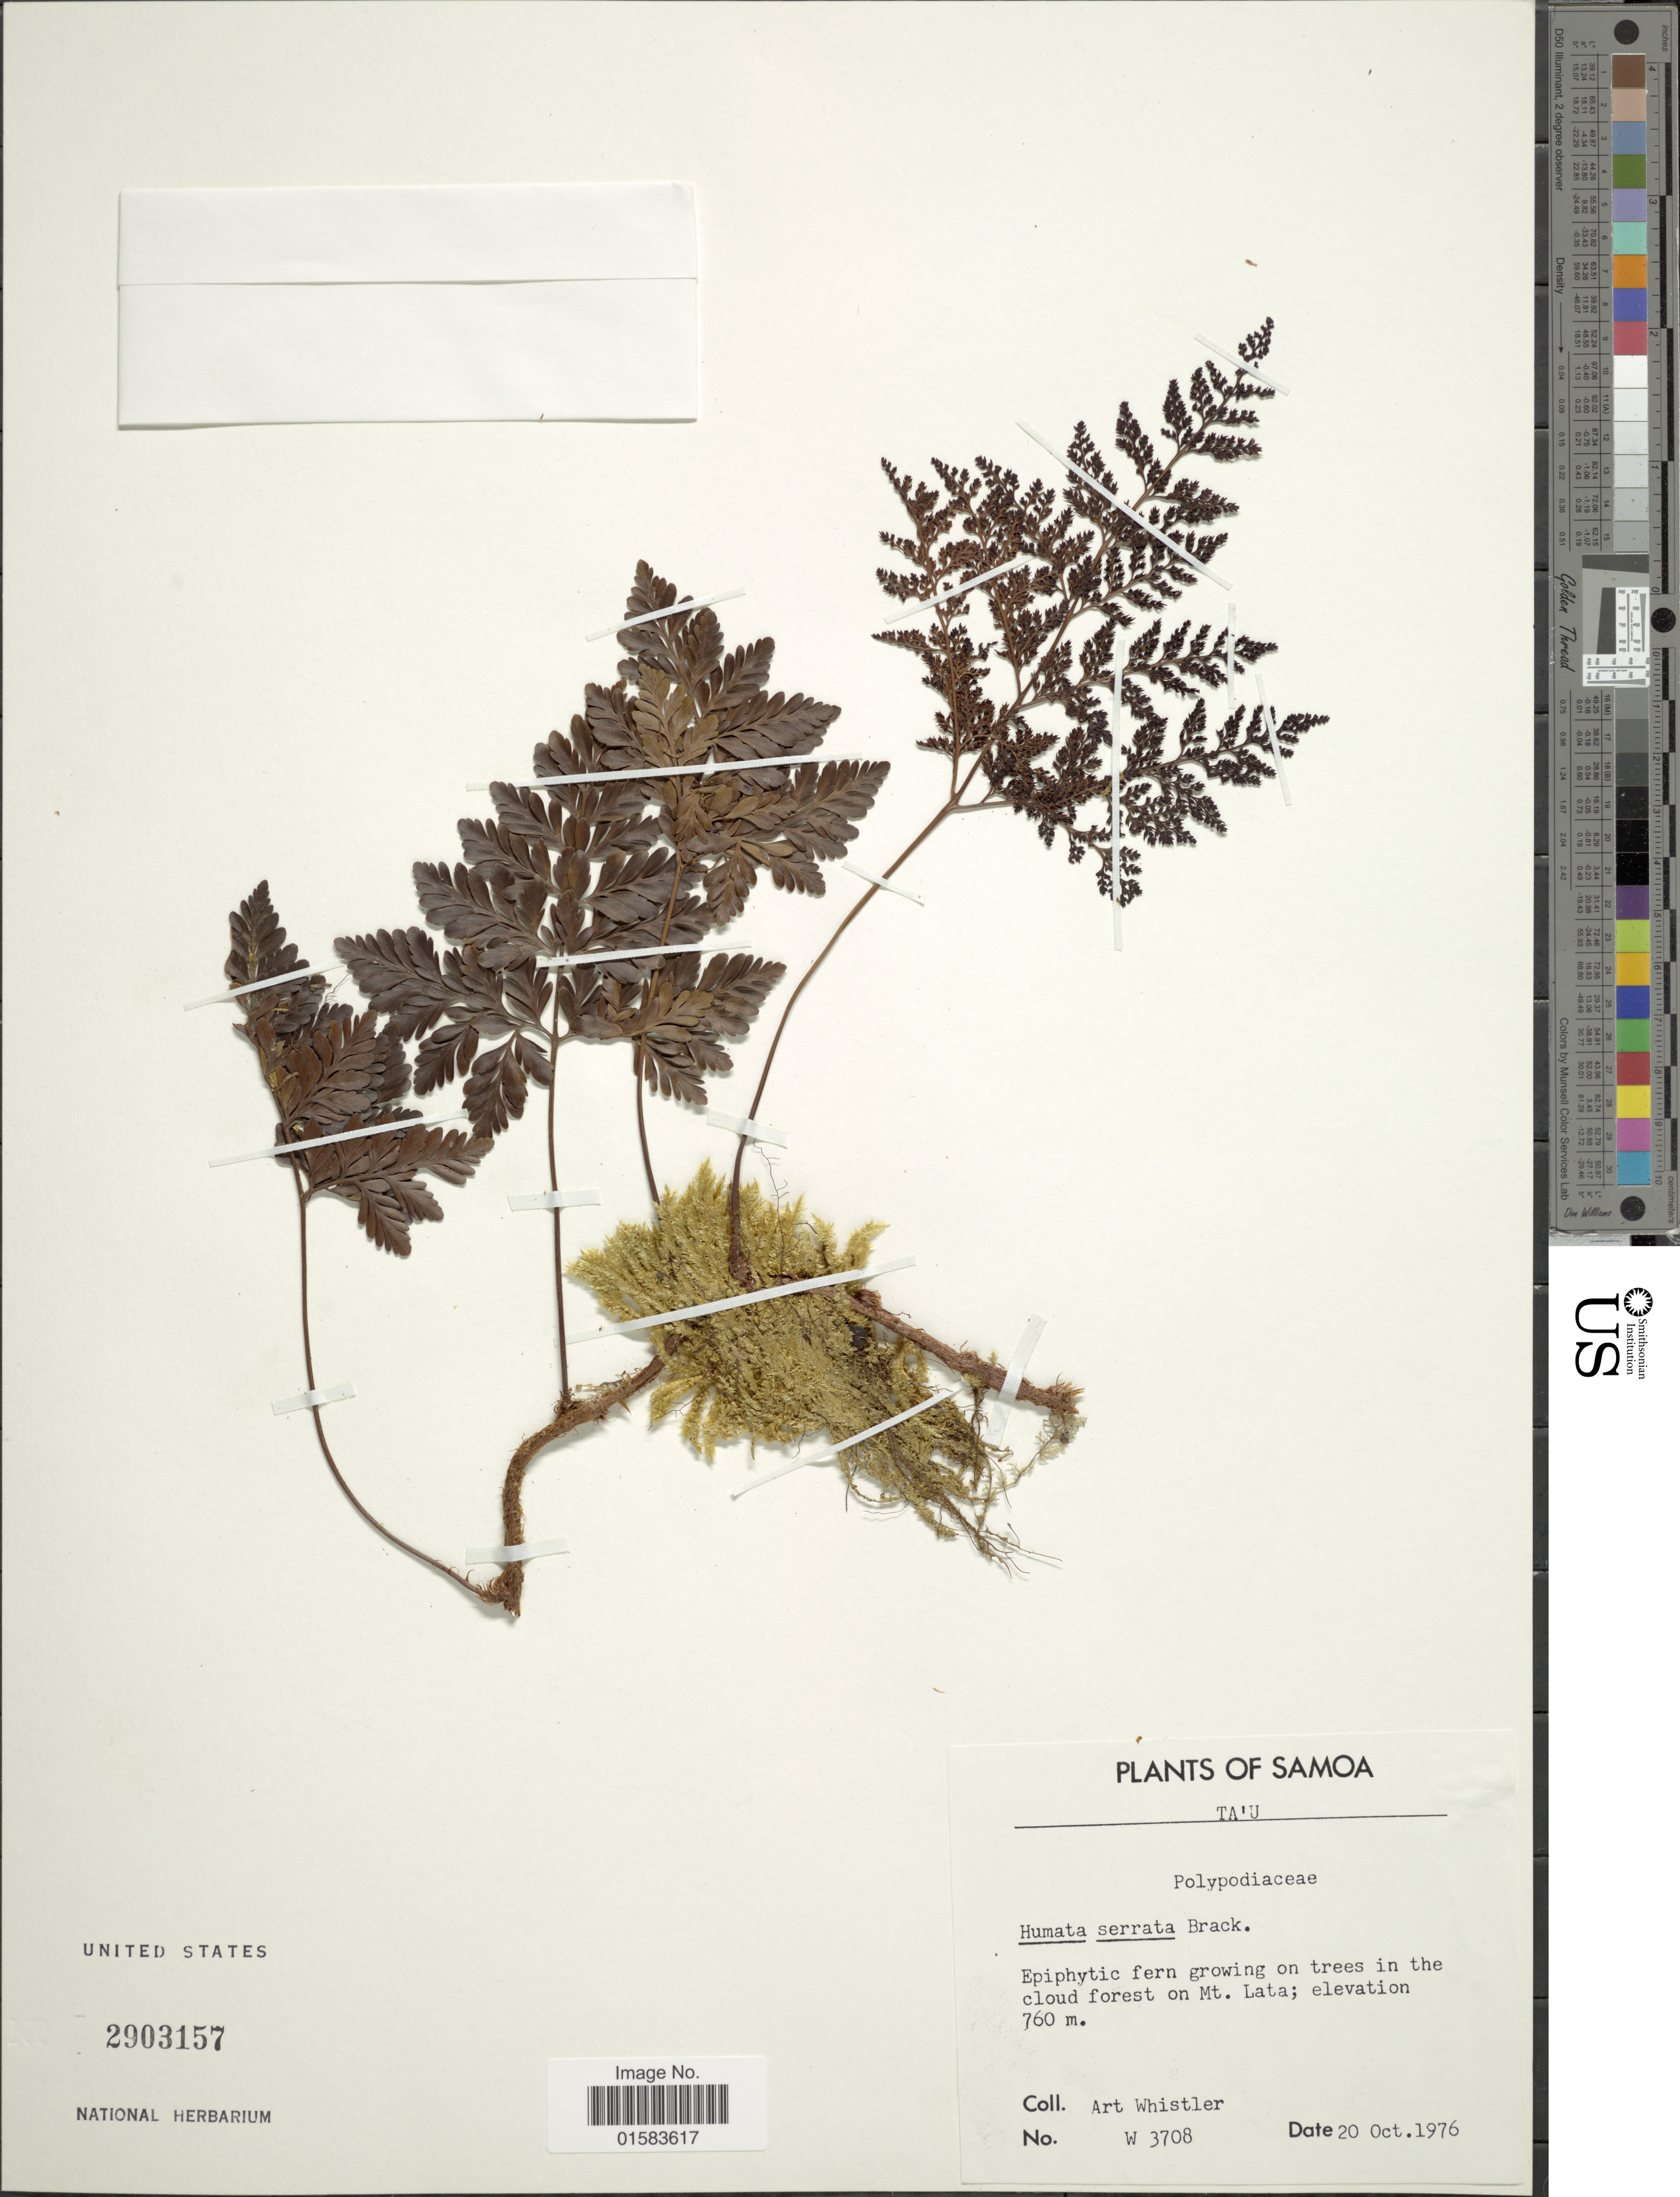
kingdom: Plantae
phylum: Tracheophyta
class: Polypodiopsida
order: Polypodiales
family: Davalliaceae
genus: Davallia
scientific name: Davallia repens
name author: (L. f.) Kuhn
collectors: A. Whistler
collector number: W 3708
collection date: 1976-10-20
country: American Samoa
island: Ta'u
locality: Ta'u, in the cloud forest on Mt. Lata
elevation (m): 760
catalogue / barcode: US 2903157